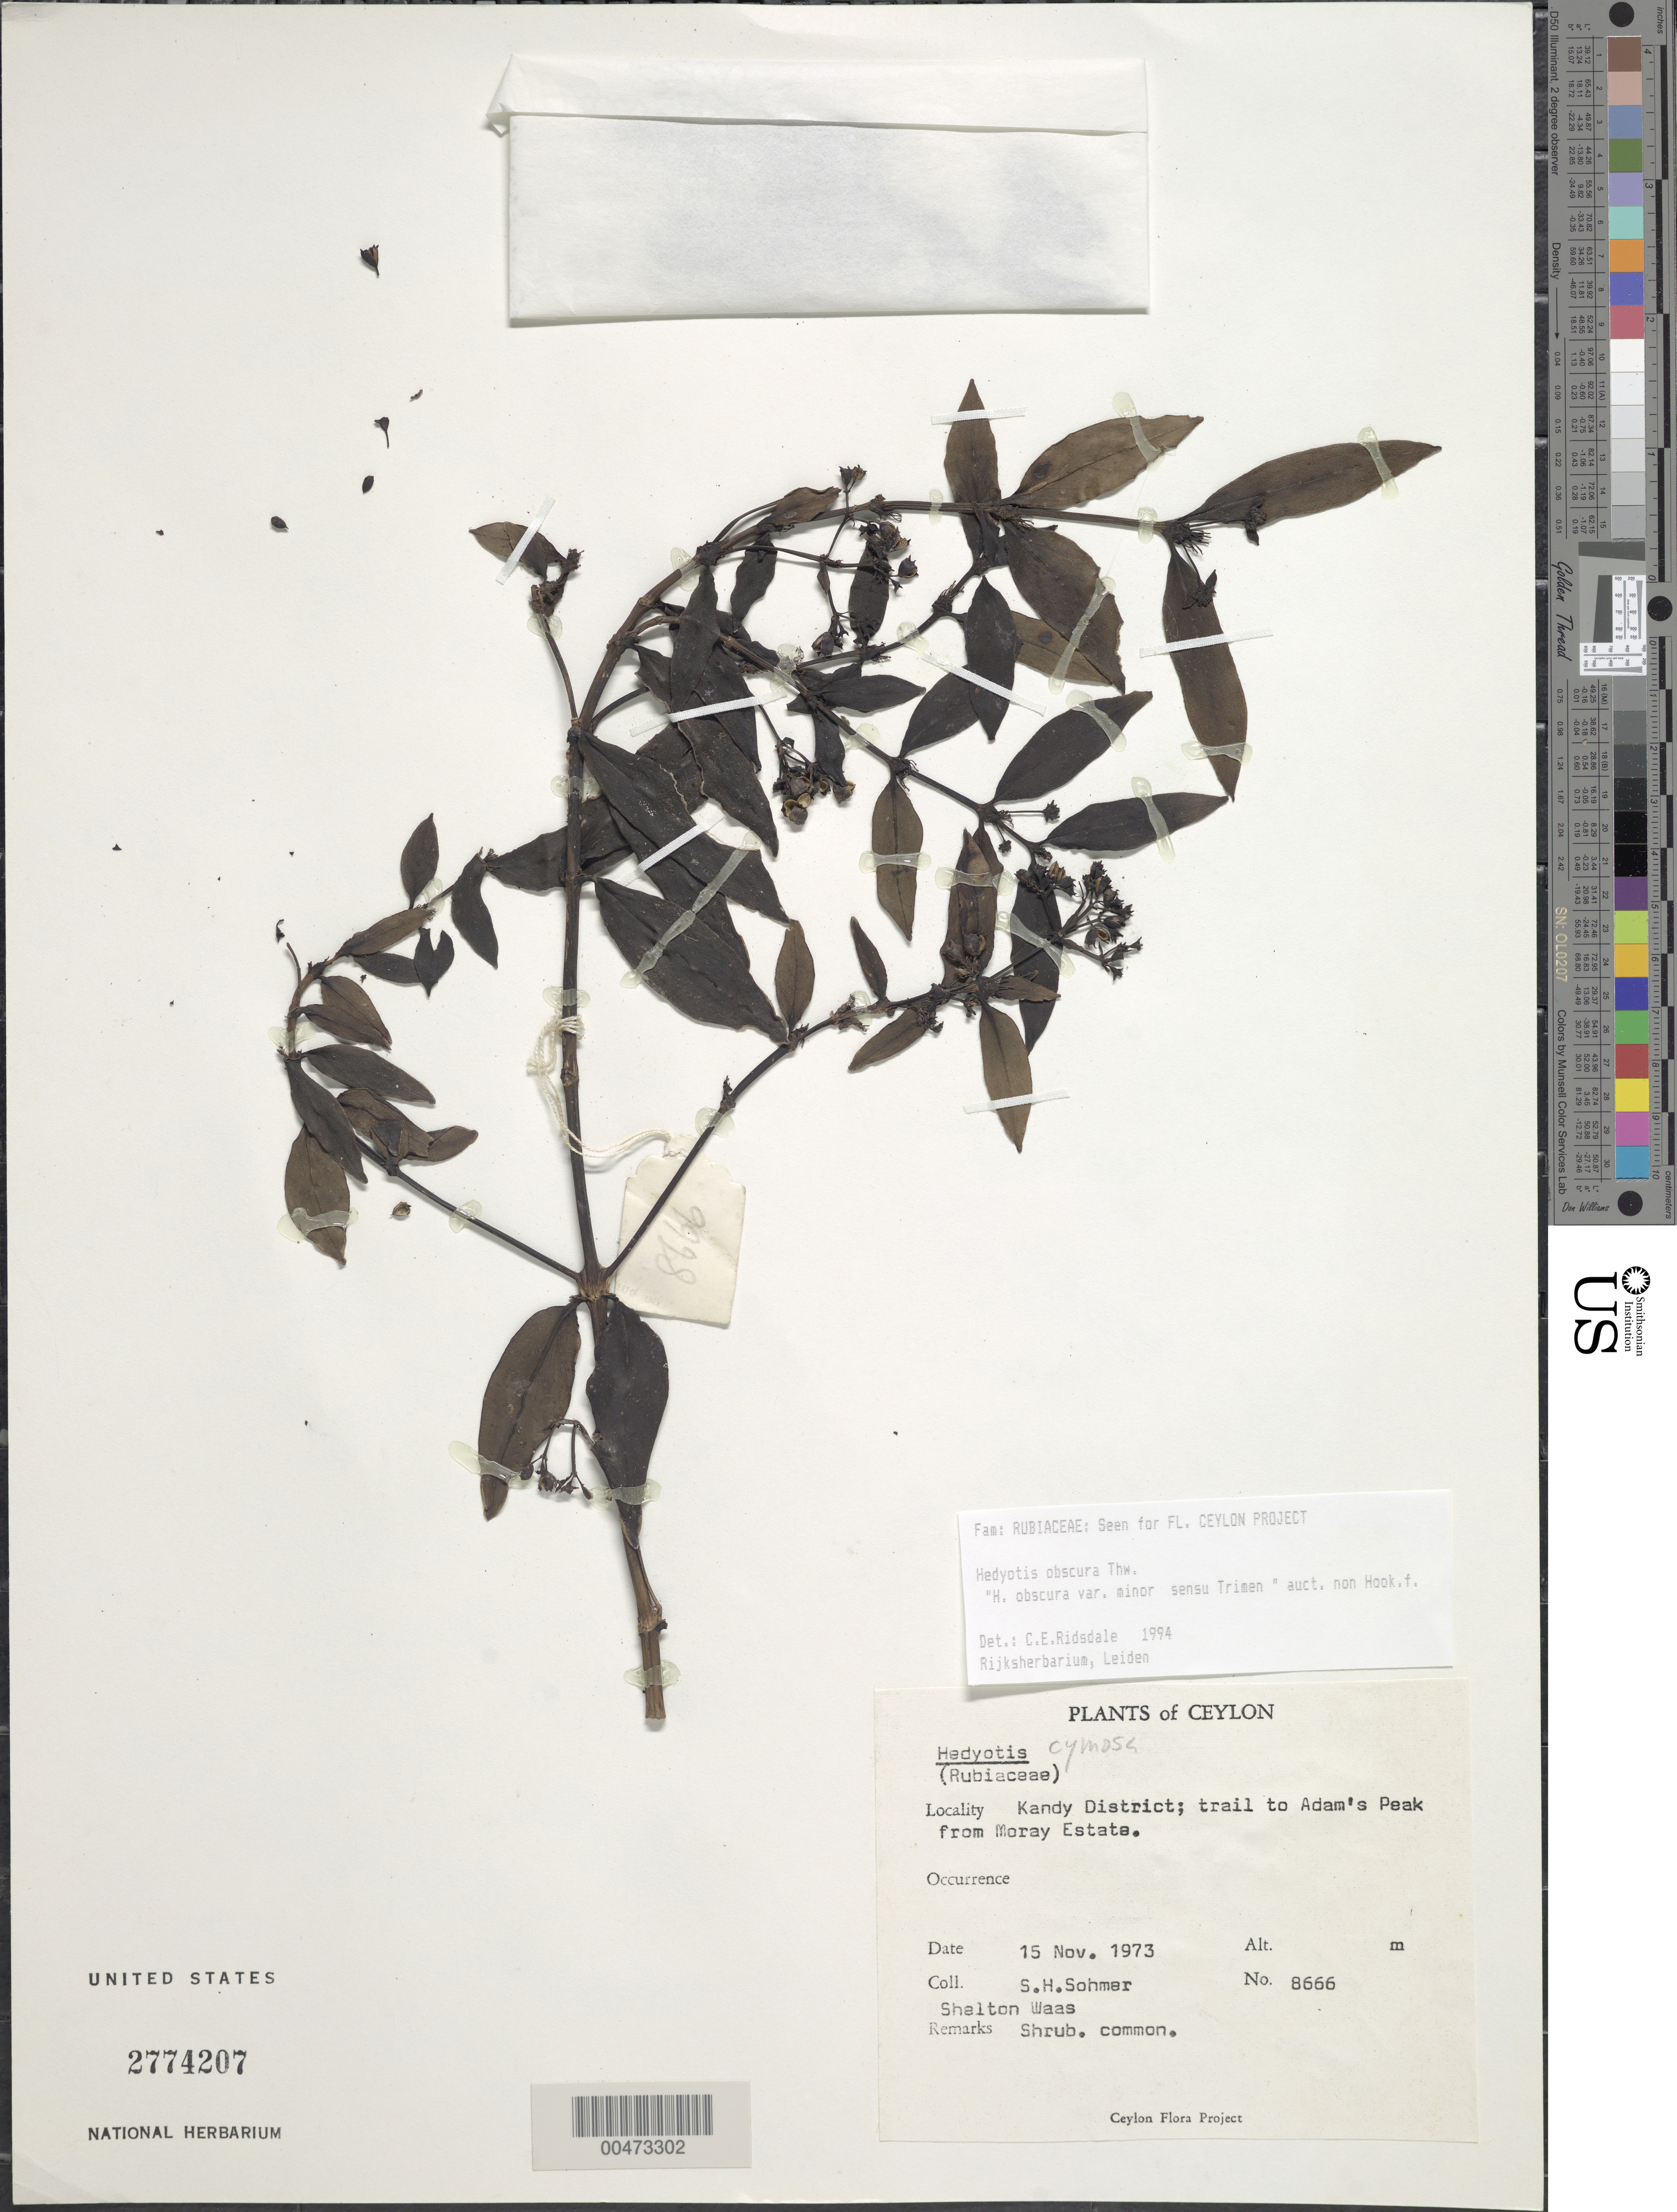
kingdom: Plantae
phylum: Tracheophyta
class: Magnoliopsida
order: Gentianales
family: Rubiaceae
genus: Hedyotis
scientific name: Hedyotis obscura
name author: Thwaites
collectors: S. H. Sohmer & S. Waas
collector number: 8666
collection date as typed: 15 Nov 1973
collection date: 1973-11-15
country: Sri Lanka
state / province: Central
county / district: Kandy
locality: trail to Adam's Peak from Moray Estate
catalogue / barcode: US 2774207